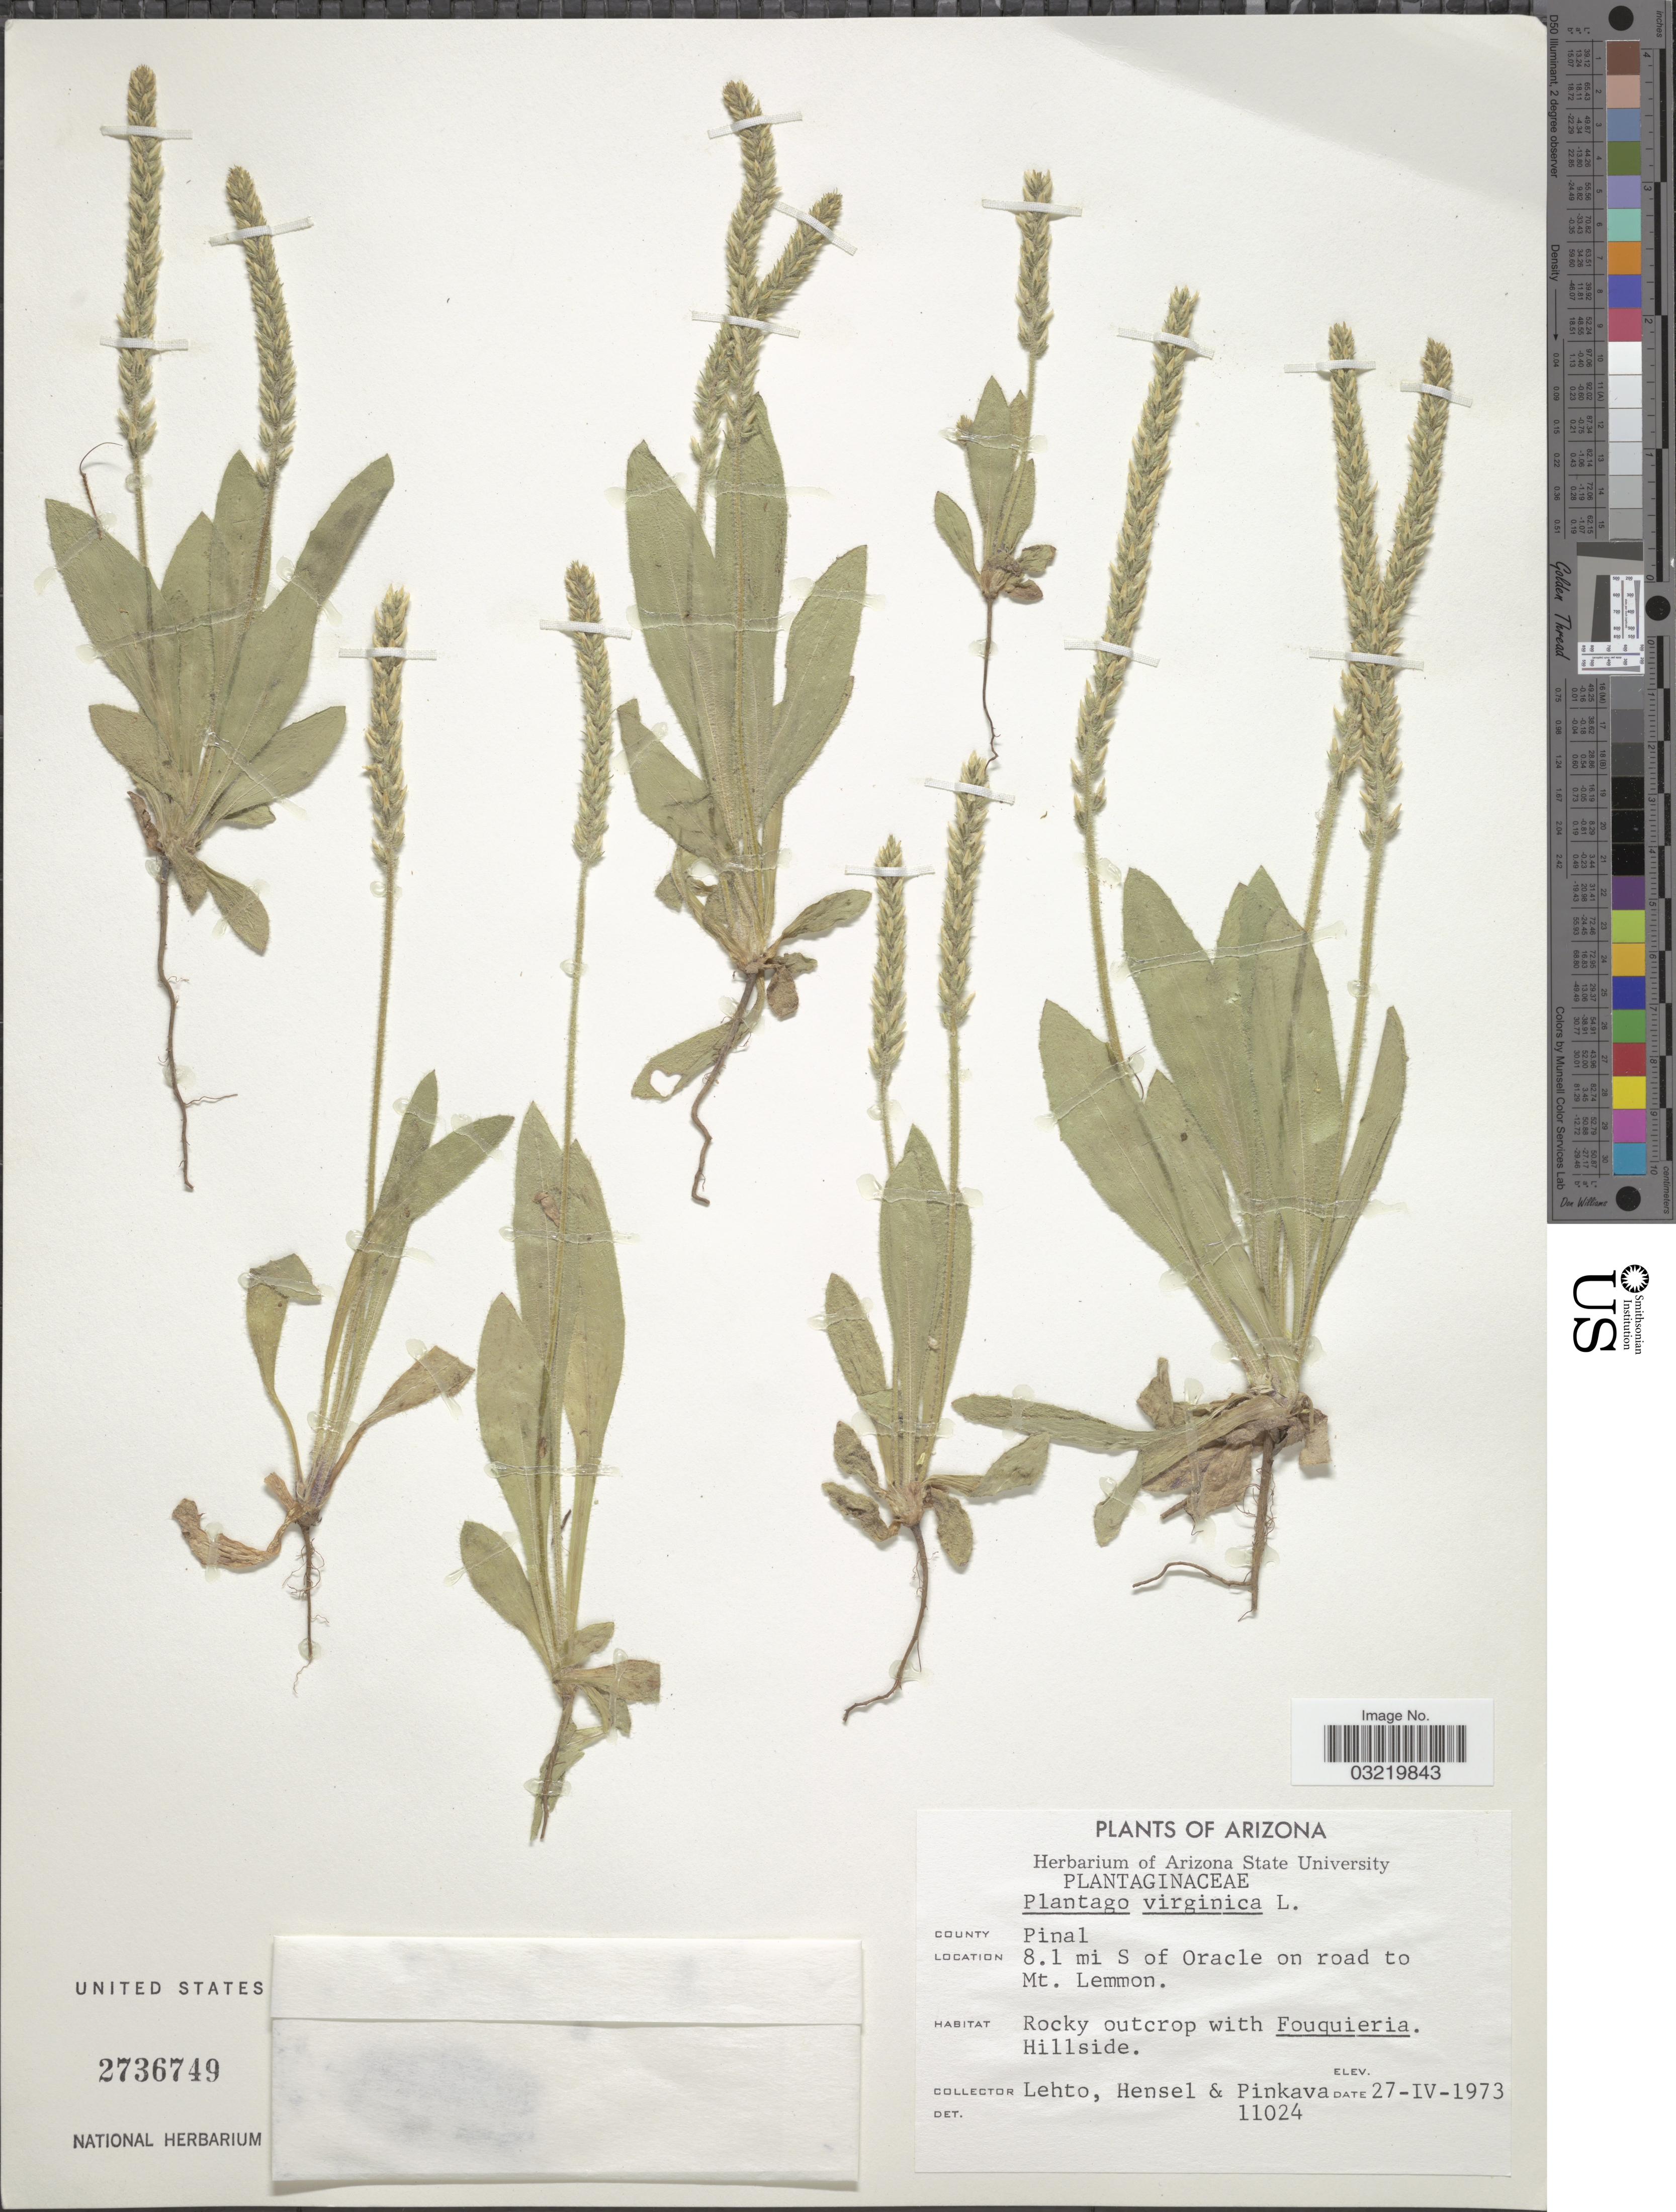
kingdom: Plantae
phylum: Tracheophyta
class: Magnoliopsida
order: Lamiales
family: Plantaginaceae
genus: Plantago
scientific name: Plantago virginica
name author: L.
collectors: -. Lehto, -. Hensel & -. Pinkava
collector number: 11024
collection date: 1973-04-27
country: United States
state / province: Arizona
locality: County Pinal, 8.1 mi S of Oracle on road to Mt. Lemmon.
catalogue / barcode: US 2736749